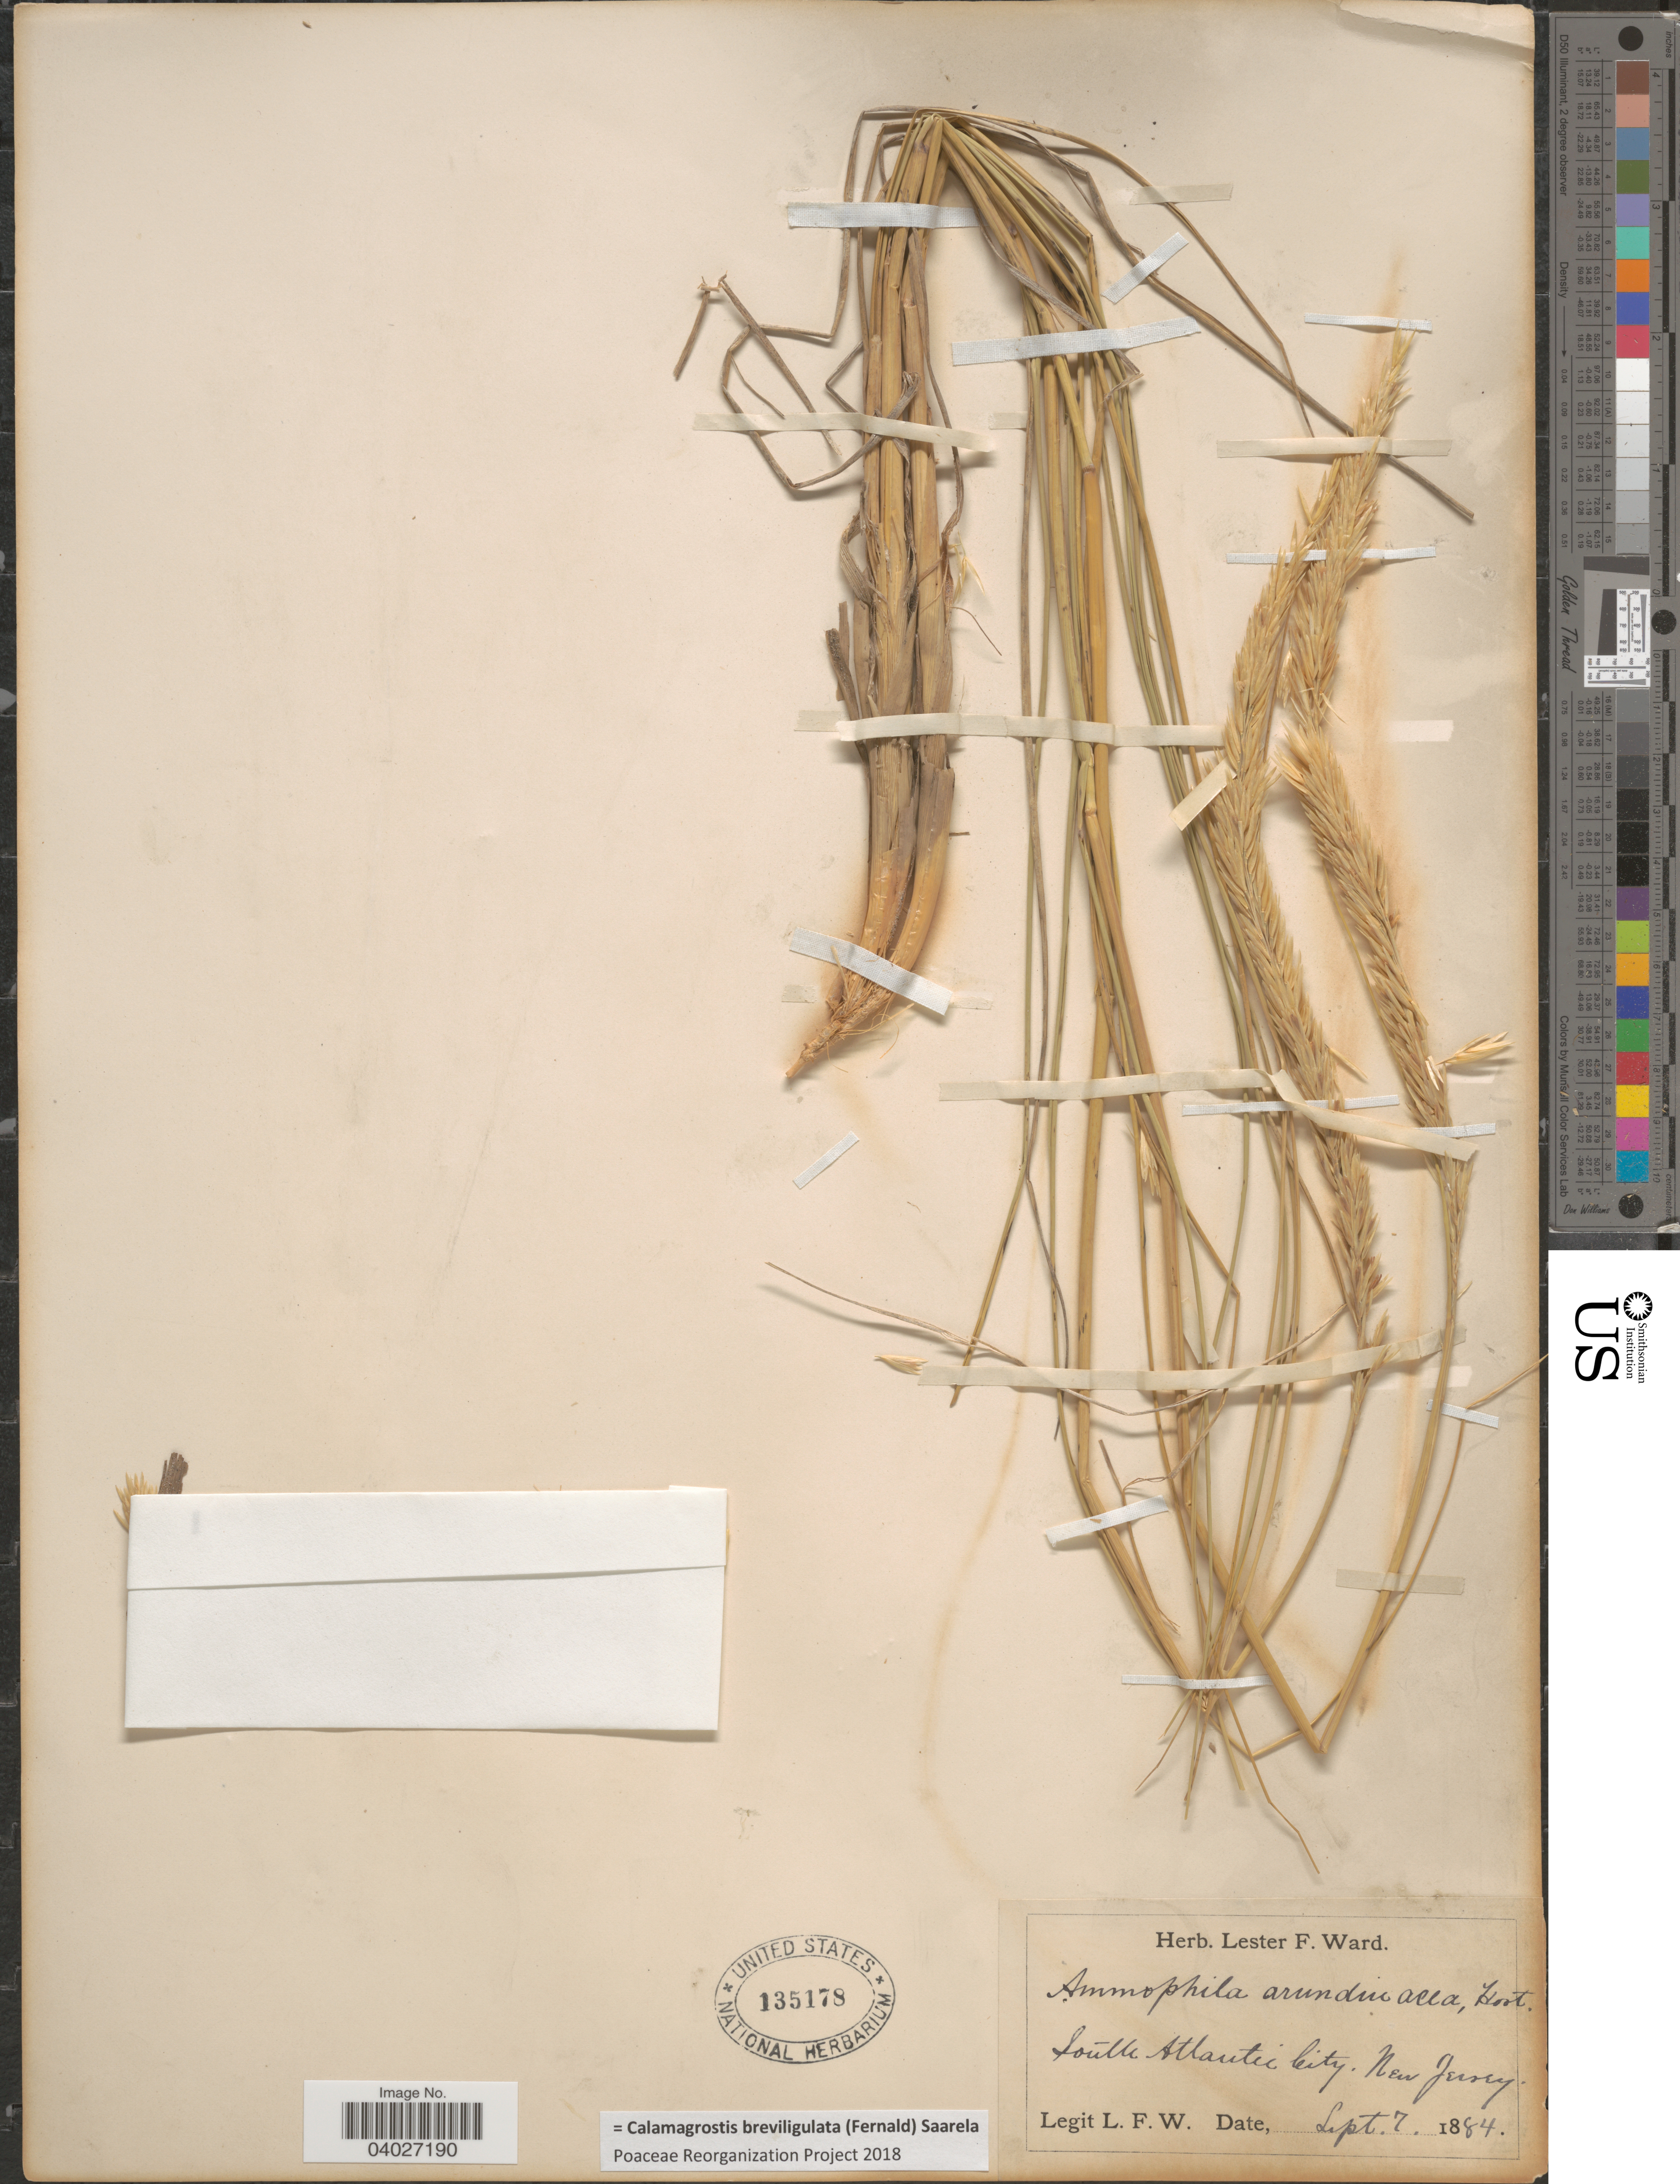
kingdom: Plantae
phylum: Tracheophyta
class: Liliopsida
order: Poales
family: Poaceae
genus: Calamagrostis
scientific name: Calamagrostis breviligulata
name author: (Fernald) Saarela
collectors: L. F. Ward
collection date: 1884-09-07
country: United States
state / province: New Jersey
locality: South Atlantic City.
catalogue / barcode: US 135178